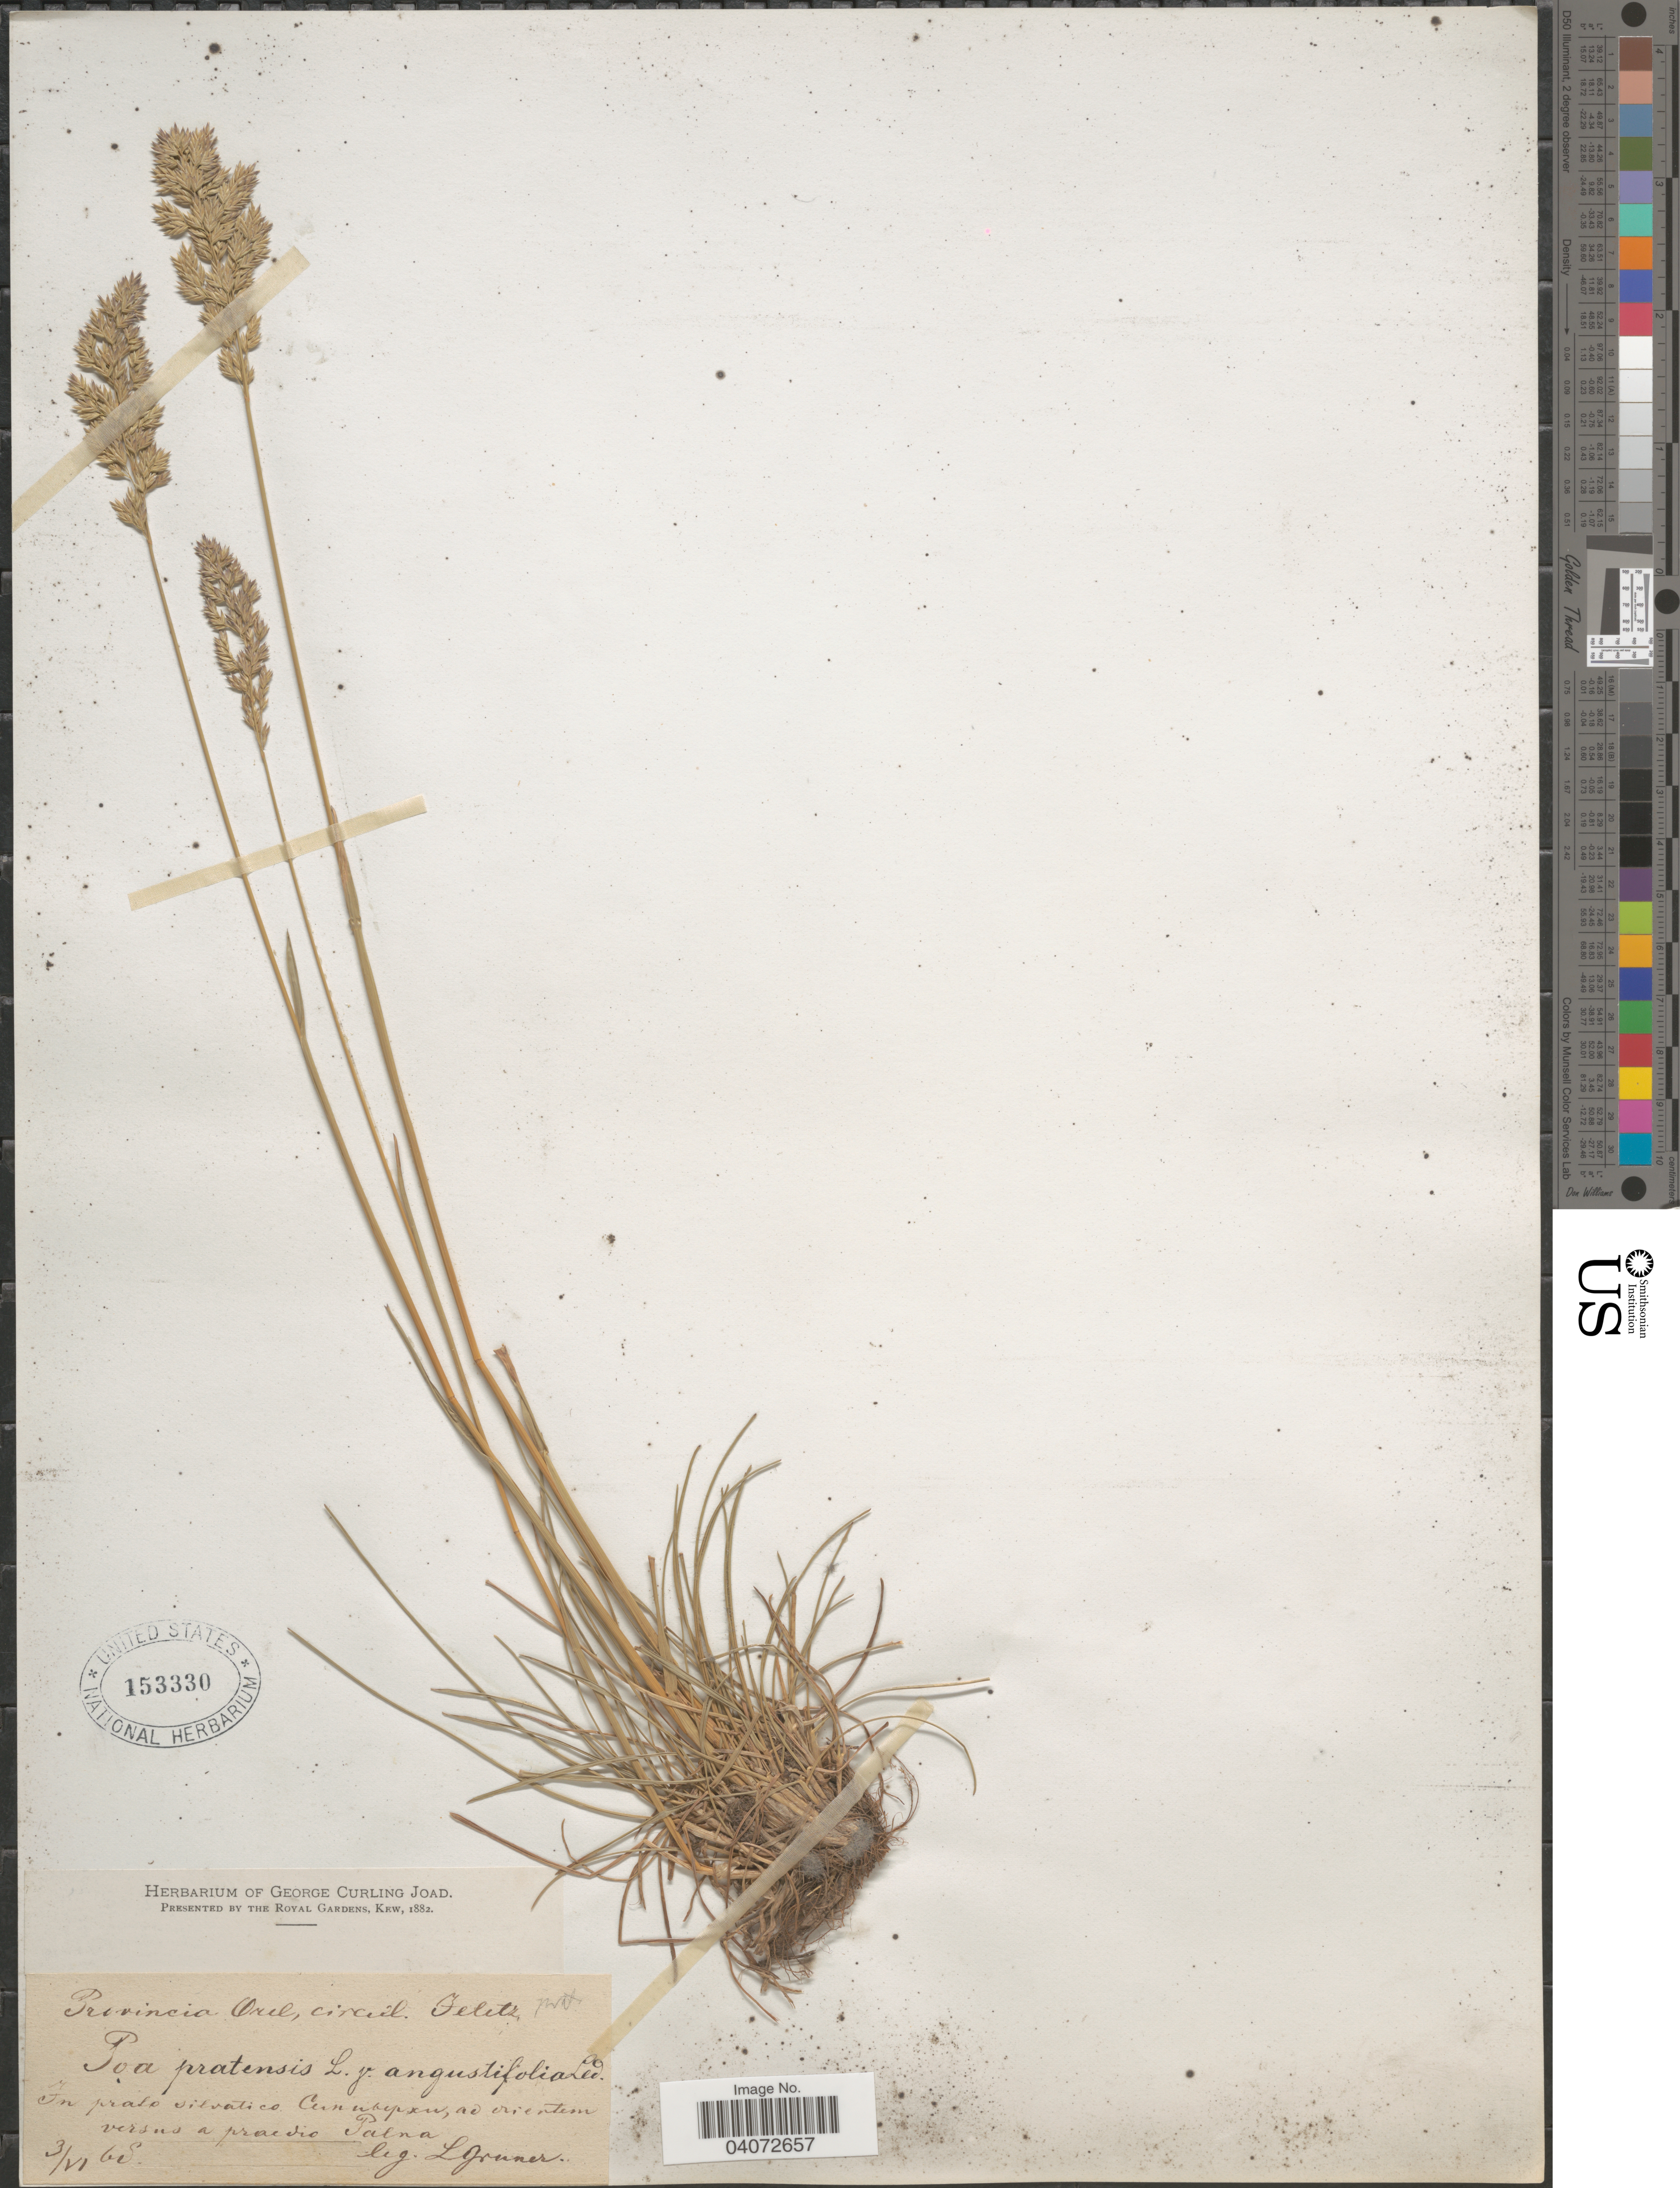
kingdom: Plantae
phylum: Tracheophyta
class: Liliopsida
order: Poales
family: Poaceae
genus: Poa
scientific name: Poa pratensis subsp. angustifolia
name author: (L.) Lej.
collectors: L. F. Gruner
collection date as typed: Transcribed d/m/y: 3/6/68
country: Russian Federation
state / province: Oryol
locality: Provincia Orel. In prato silvatico Cunnbepxn, ad orientem versus a praedio Palna.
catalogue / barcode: US 153330